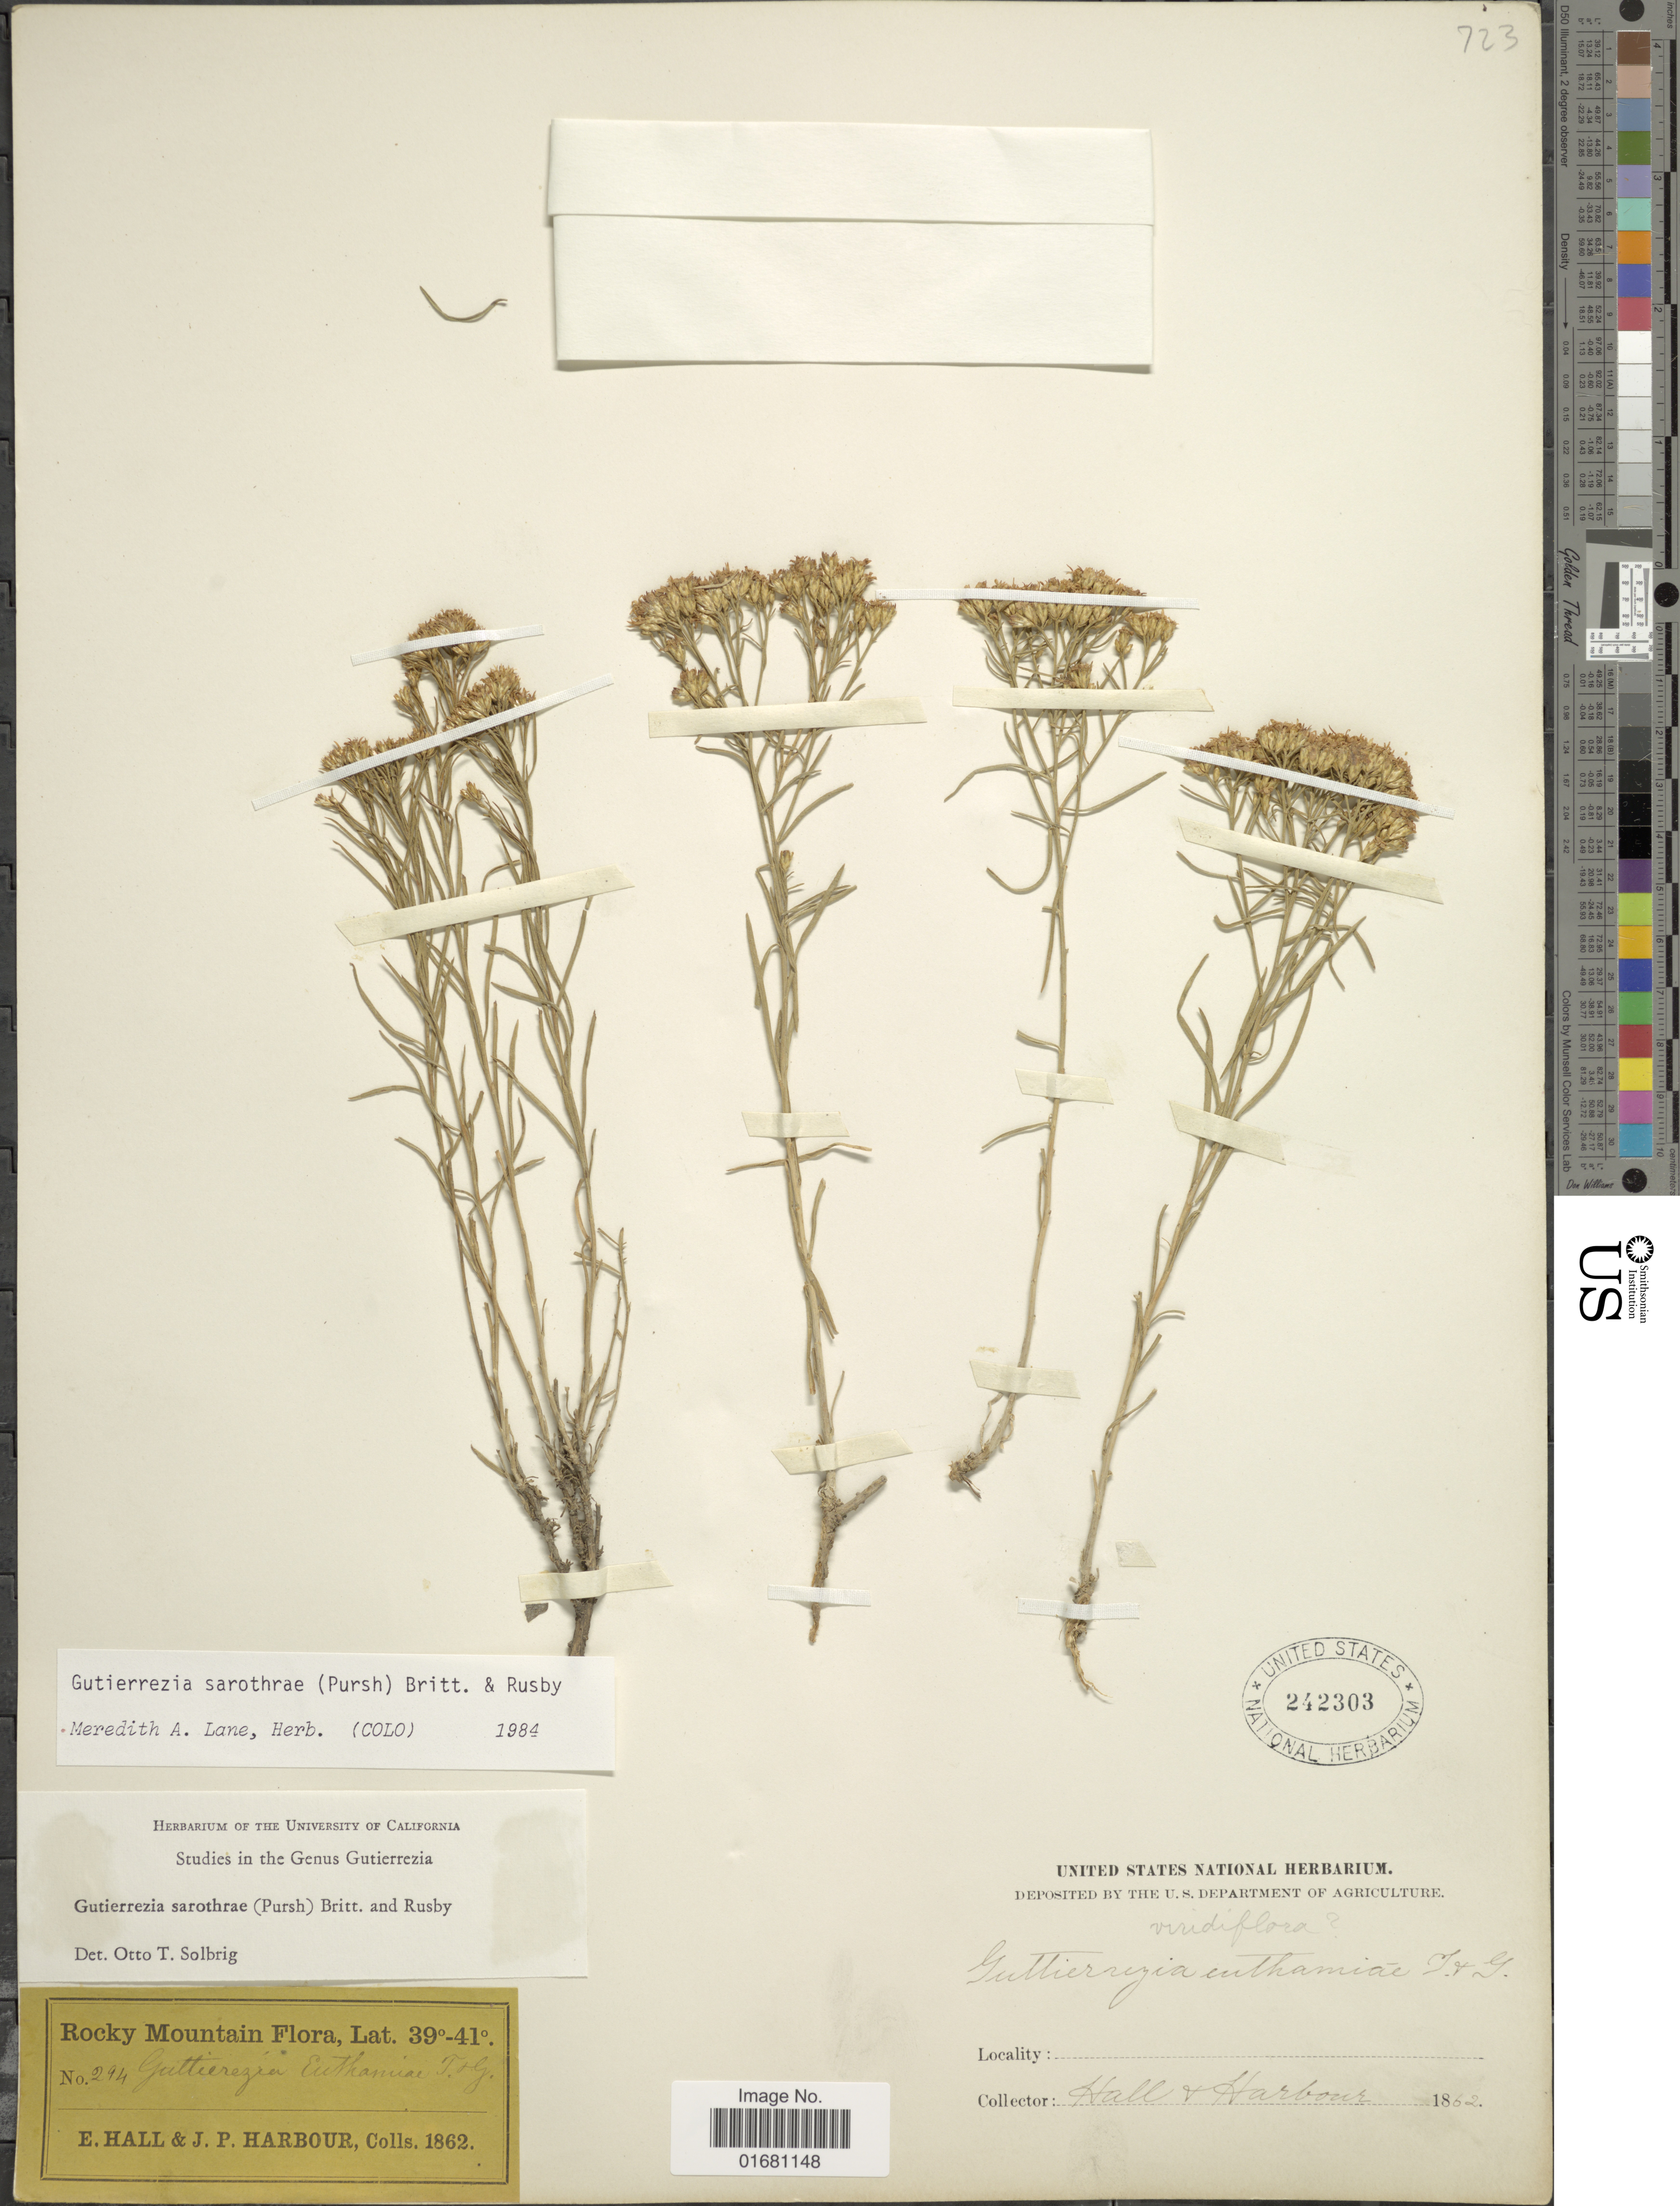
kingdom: Plantae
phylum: Tracheophyta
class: Magnoliopsida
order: Asterales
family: Asteraceae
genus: Gutierrezia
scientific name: Gutierrezia sarothrae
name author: (Pursh) Britton & Rusby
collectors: J. Harbour & E. Hall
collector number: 294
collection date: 1862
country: United States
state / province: Colorado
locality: Rocky Mtns.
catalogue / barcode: US 242303